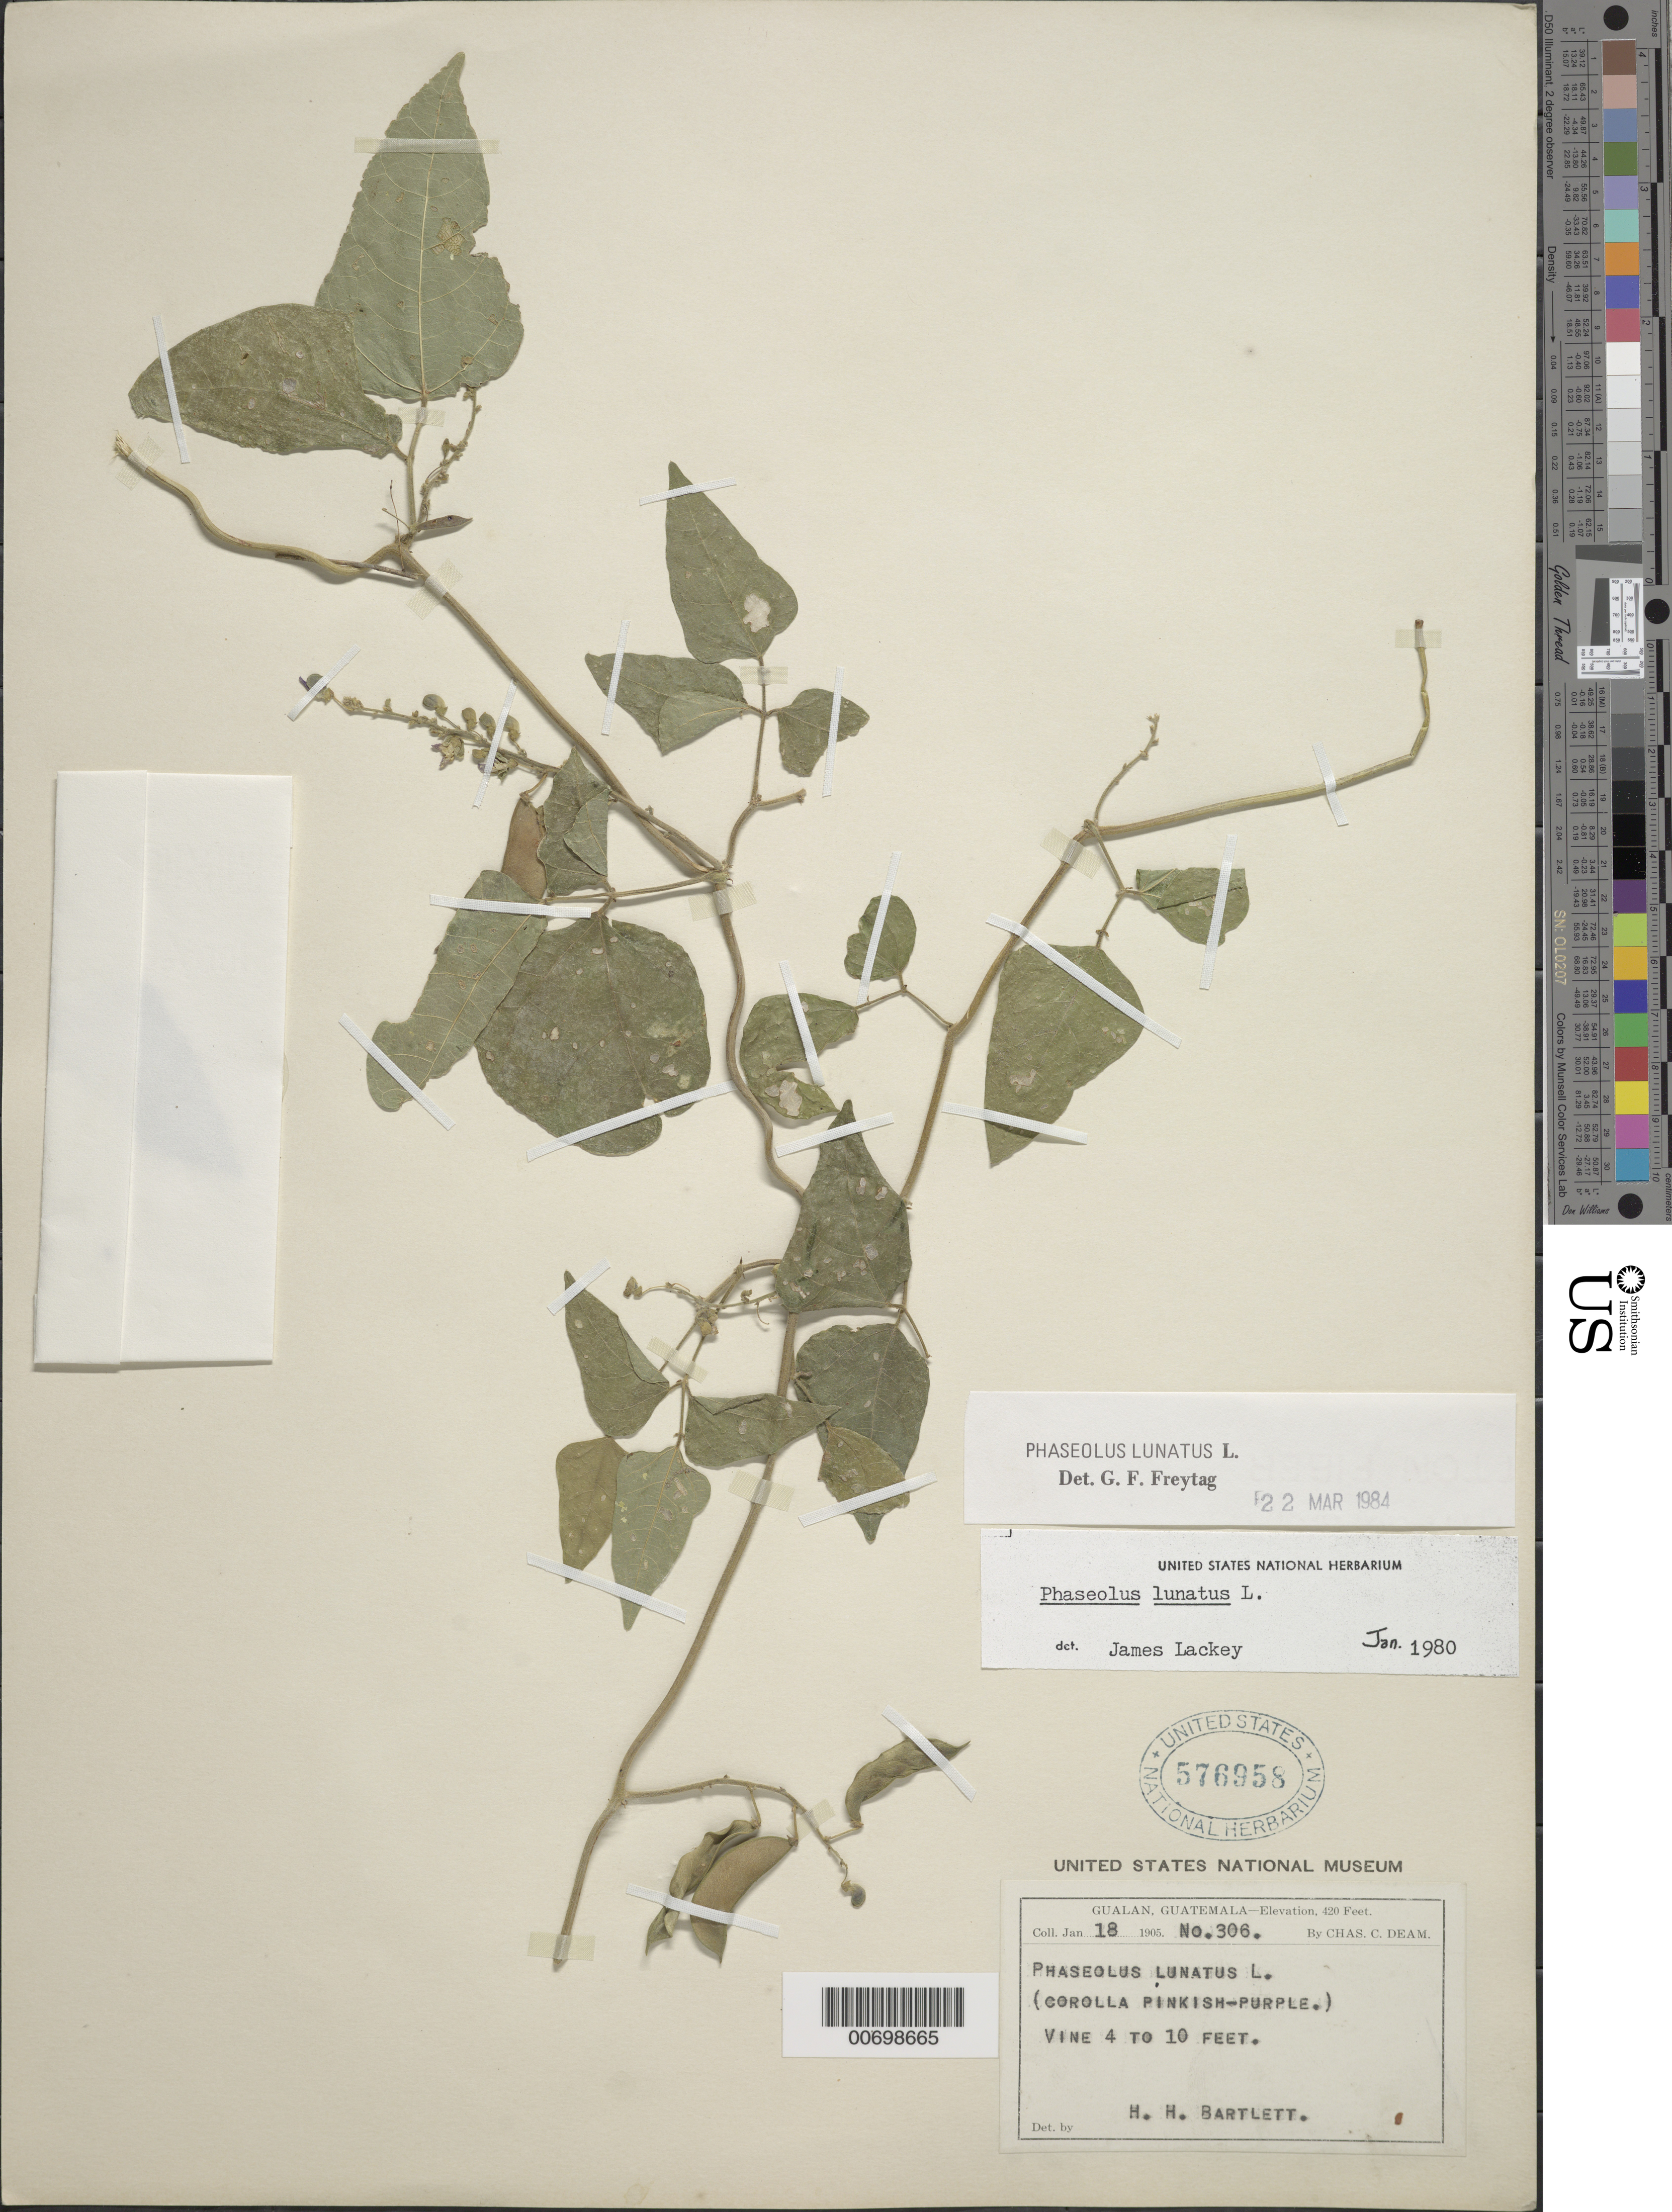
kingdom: Plantae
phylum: Tracheophyta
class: Magnoliopsida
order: Fabales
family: Fabaceae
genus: Phaseolus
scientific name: Phaseolus lunatus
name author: L.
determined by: Freytag, G. F.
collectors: C. C. Deam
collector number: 306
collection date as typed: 18 Jan 1905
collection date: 1905-01-18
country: Guatemala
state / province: Zacapa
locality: Gualan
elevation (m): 128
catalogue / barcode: US 576958